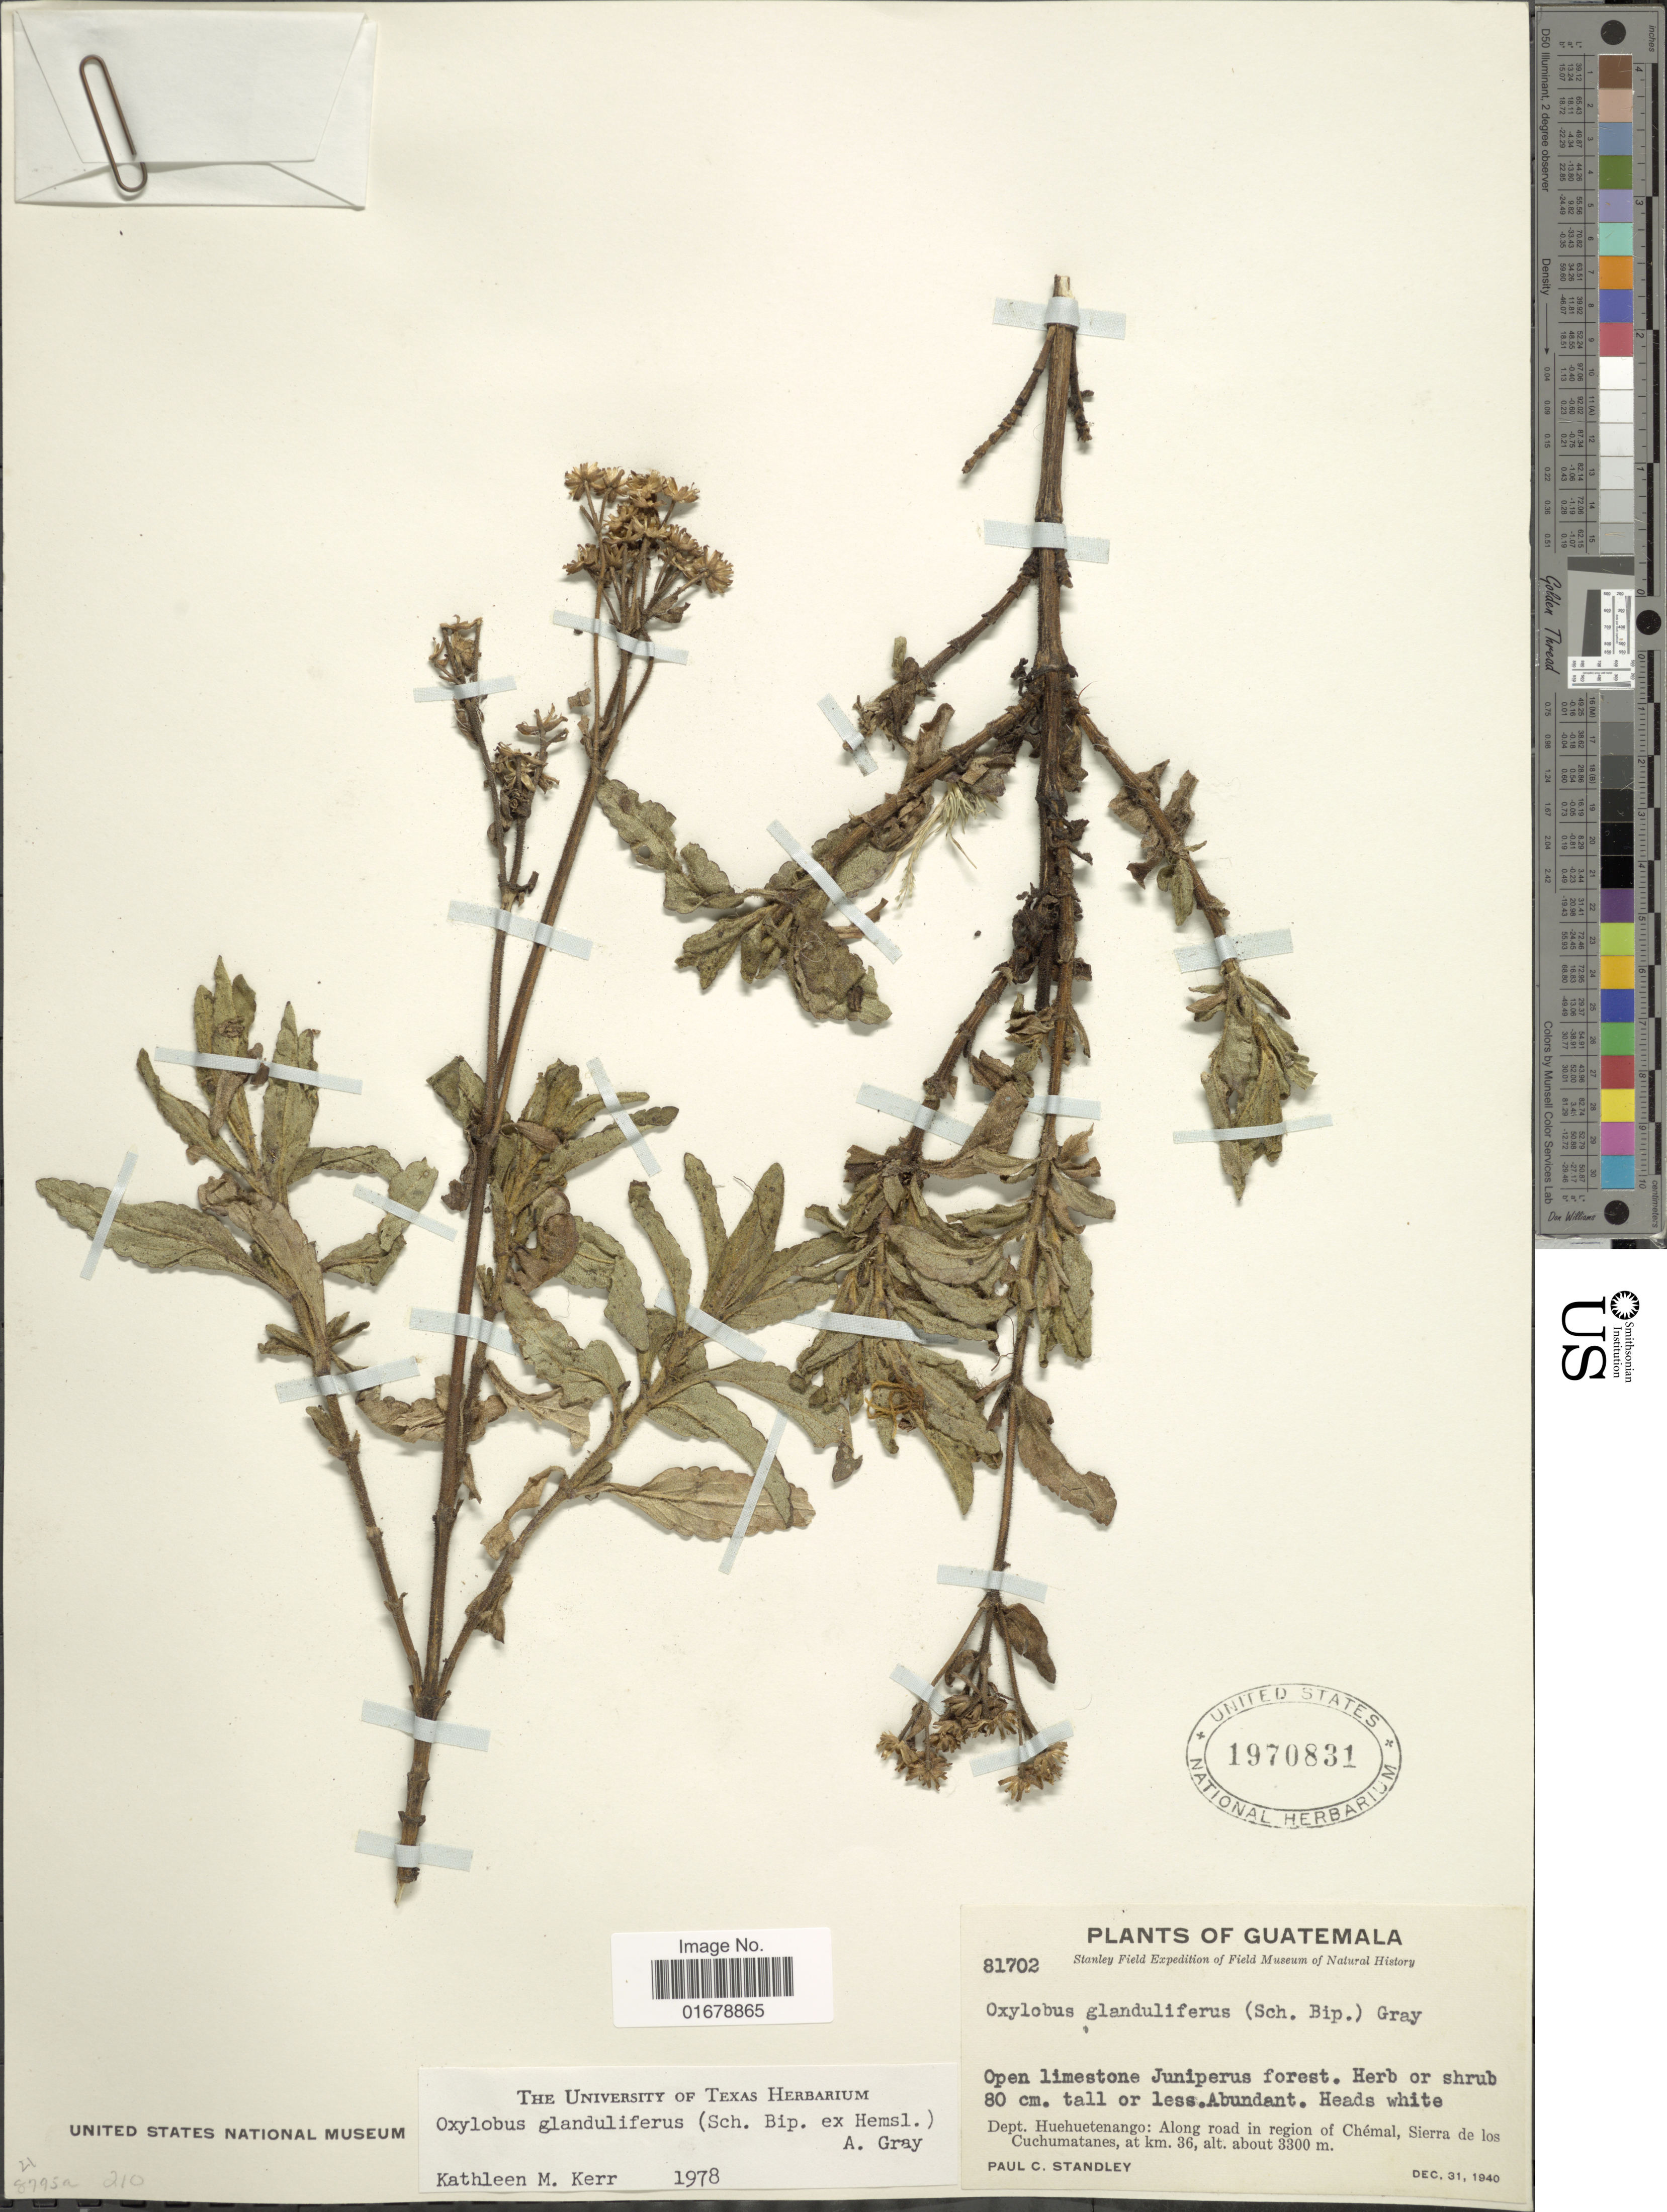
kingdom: Plantae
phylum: Tracheophyta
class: Magnoliopsida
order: Asterales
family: Asteraceae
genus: Oxylobus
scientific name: Oxylobus glanduliferus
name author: (Sch. Bip.) A. Gray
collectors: P. C. Standley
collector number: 81702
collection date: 1940-12-31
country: Guatemala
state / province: Huehuetenango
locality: Guatemala. Dept. Huehuetenango: Along road in region of Chemal, Sierra de los Cuchumatanes, at km.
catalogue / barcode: US 1970831